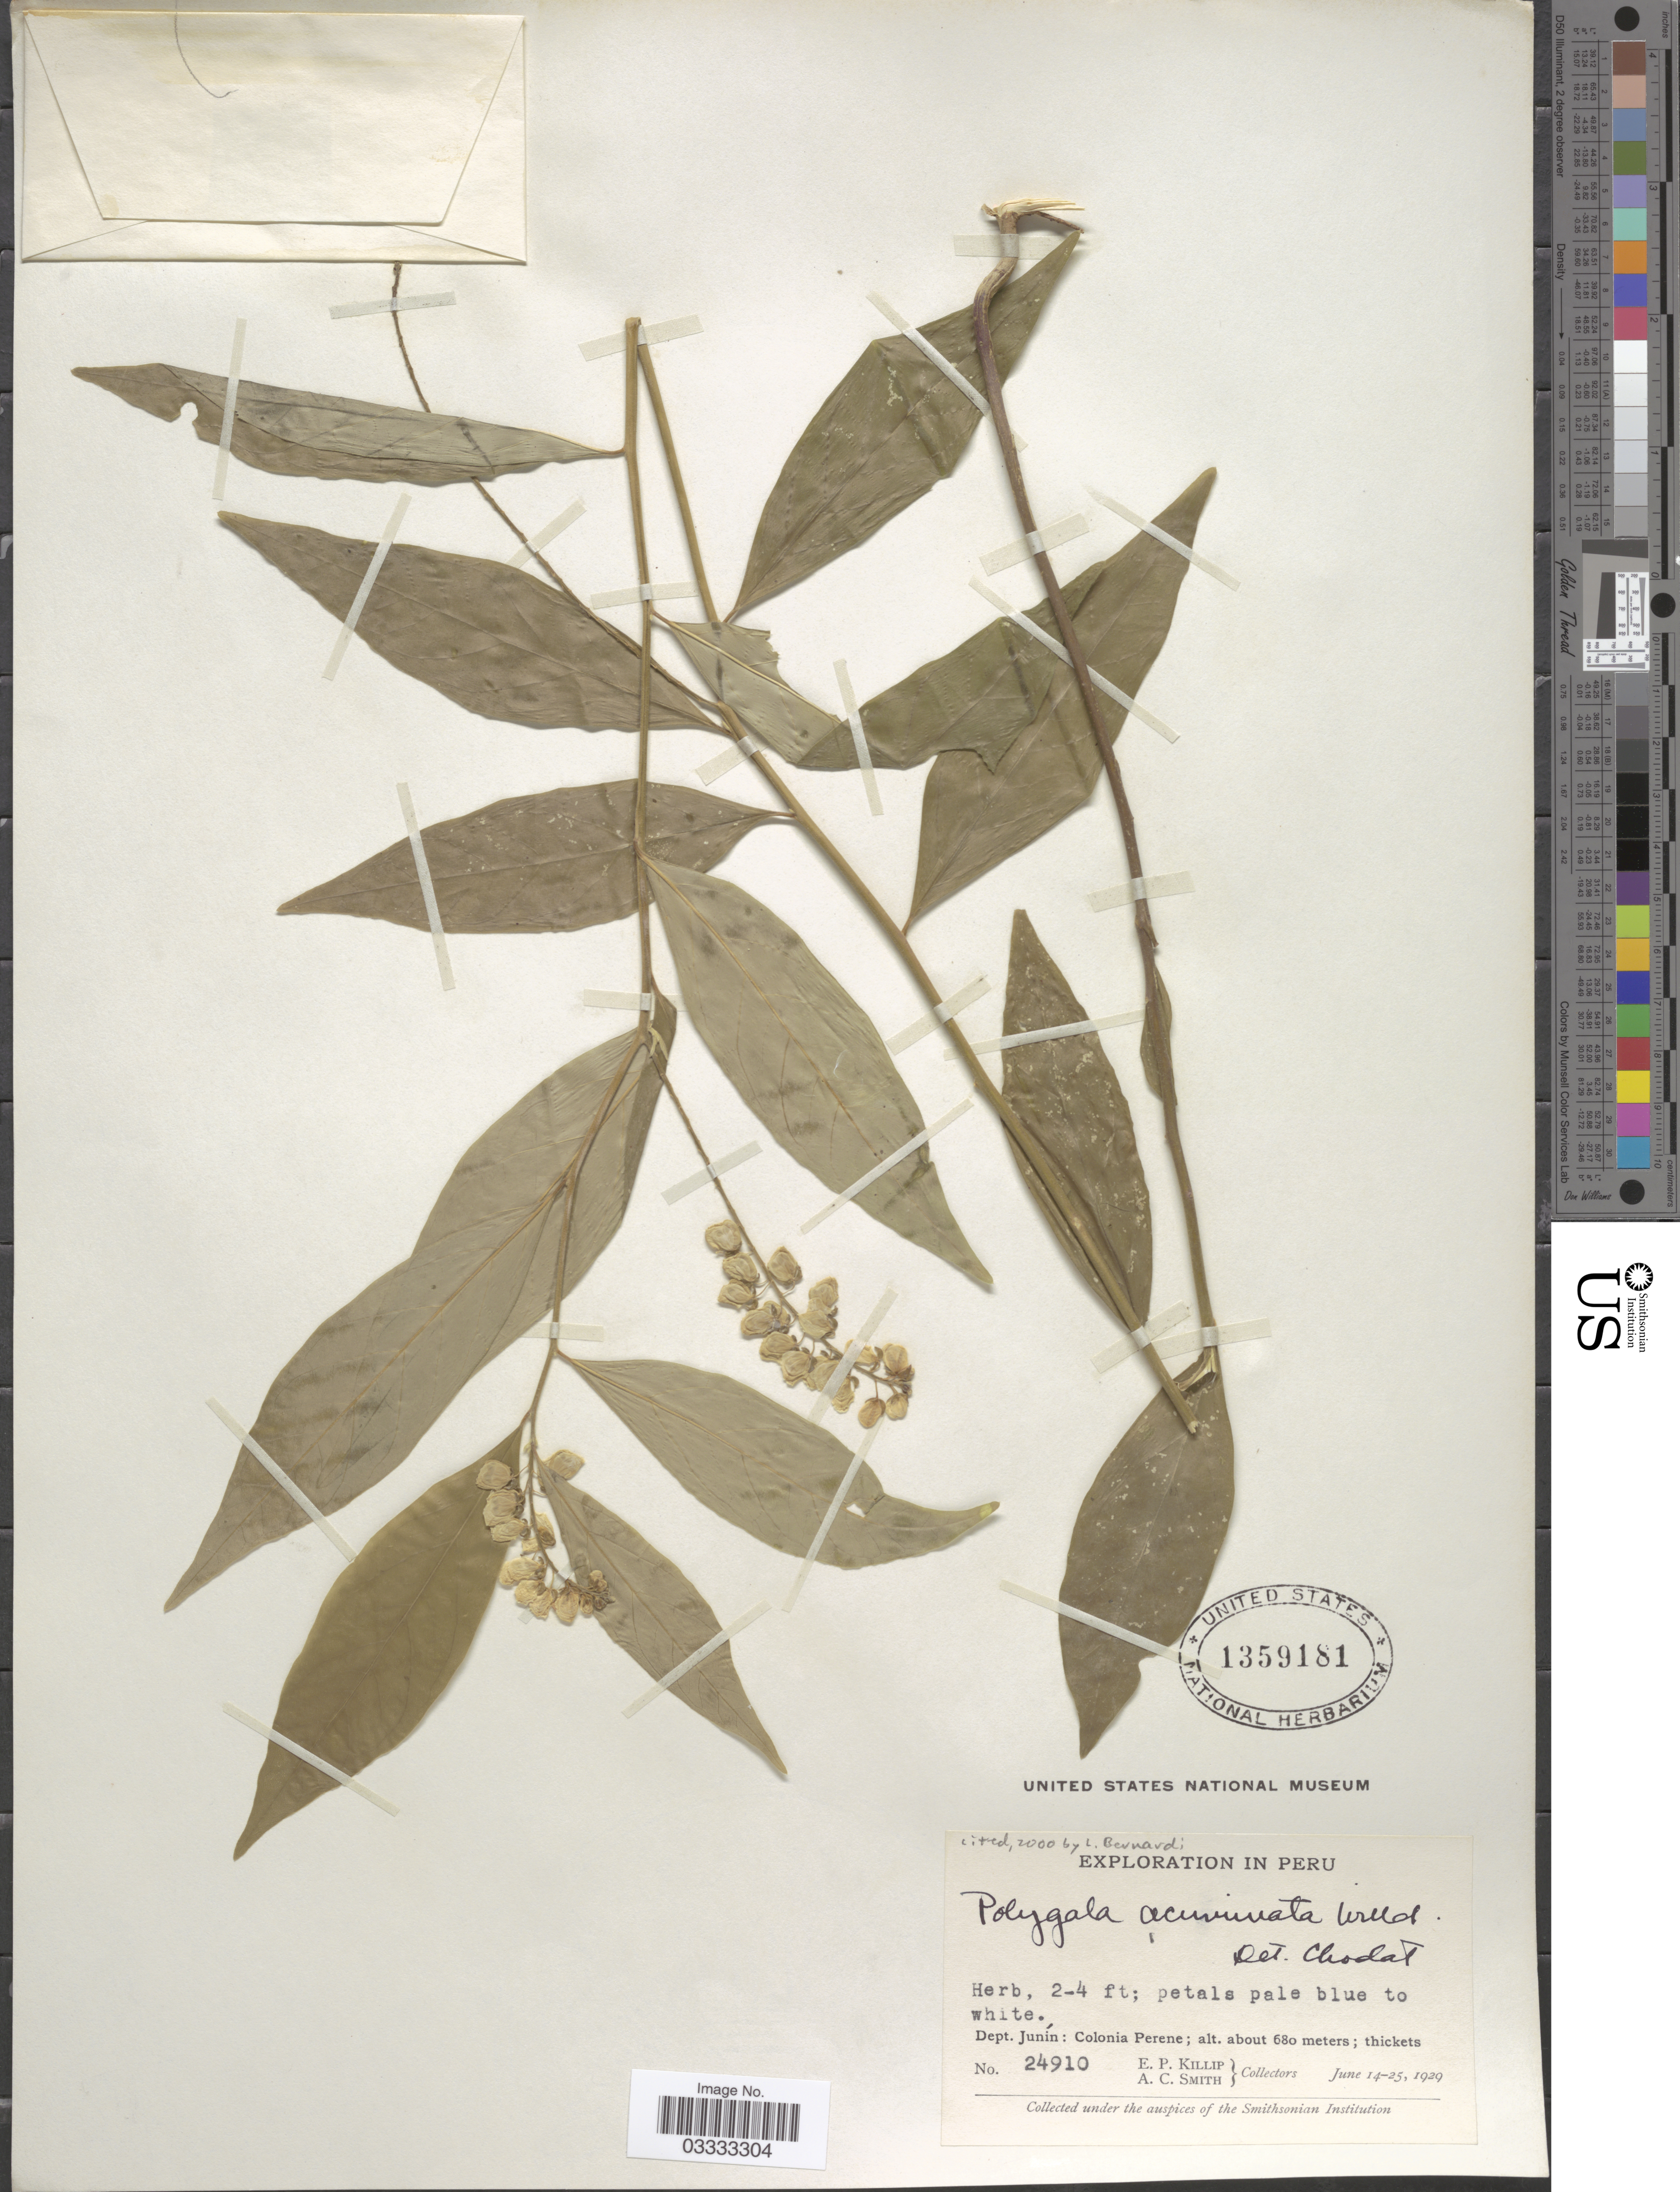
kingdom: Plantae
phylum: Tracheophyta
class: Magnoliopsida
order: Fabales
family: Polygalaceae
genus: Polygala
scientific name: Polygala acuminata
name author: Willd.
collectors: E. P. Killip & A. C. Smith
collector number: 24910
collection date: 1929-06-14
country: Peru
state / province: Junín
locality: Dept. Junín: Colonia Perene.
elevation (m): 680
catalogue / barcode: US 1359181